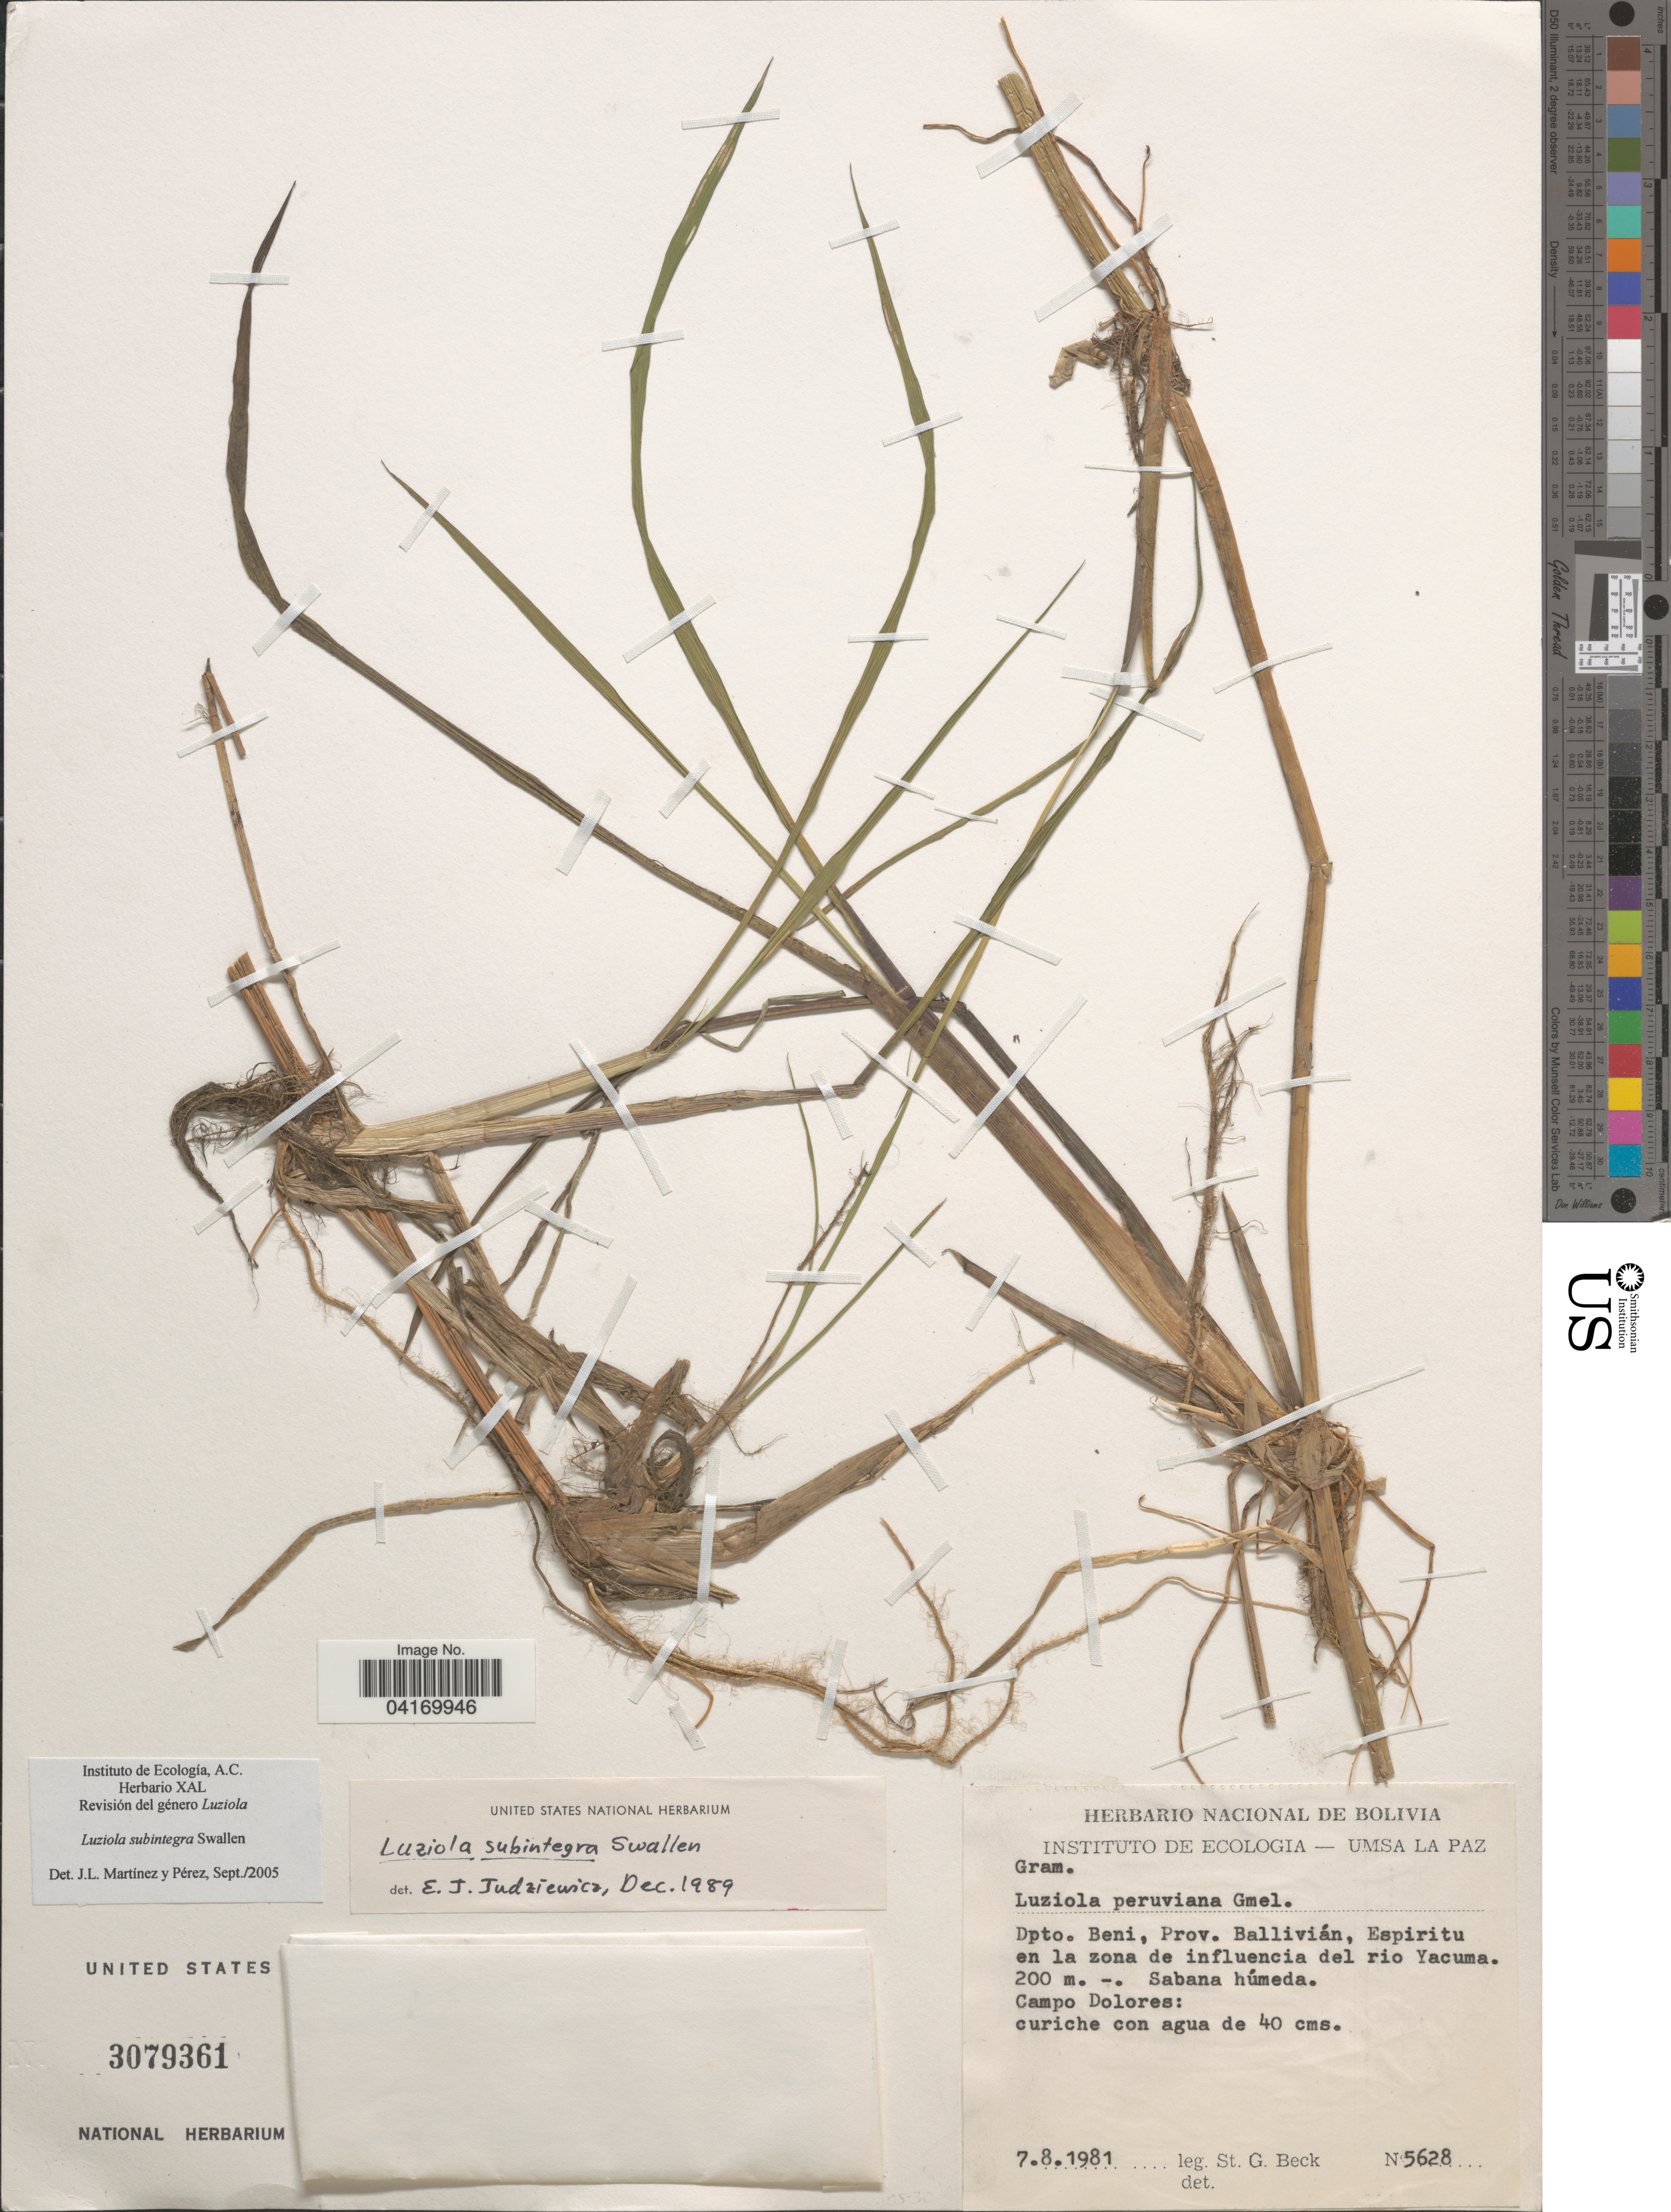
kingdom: Plantae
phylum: Tracheophyta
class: Liliopsida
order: Poales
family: Poaceae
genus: Luziola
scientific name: Luziola subintegra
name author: Swallen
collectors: S. G. Beck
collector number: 5628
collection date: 1981-08-07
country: Bolivia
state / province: Beni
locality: Dpto. Beni, Prov. Ballivián, Espiritu en la zona de influencia del rio Yacuma.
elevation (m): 200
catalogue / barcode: US 3079361